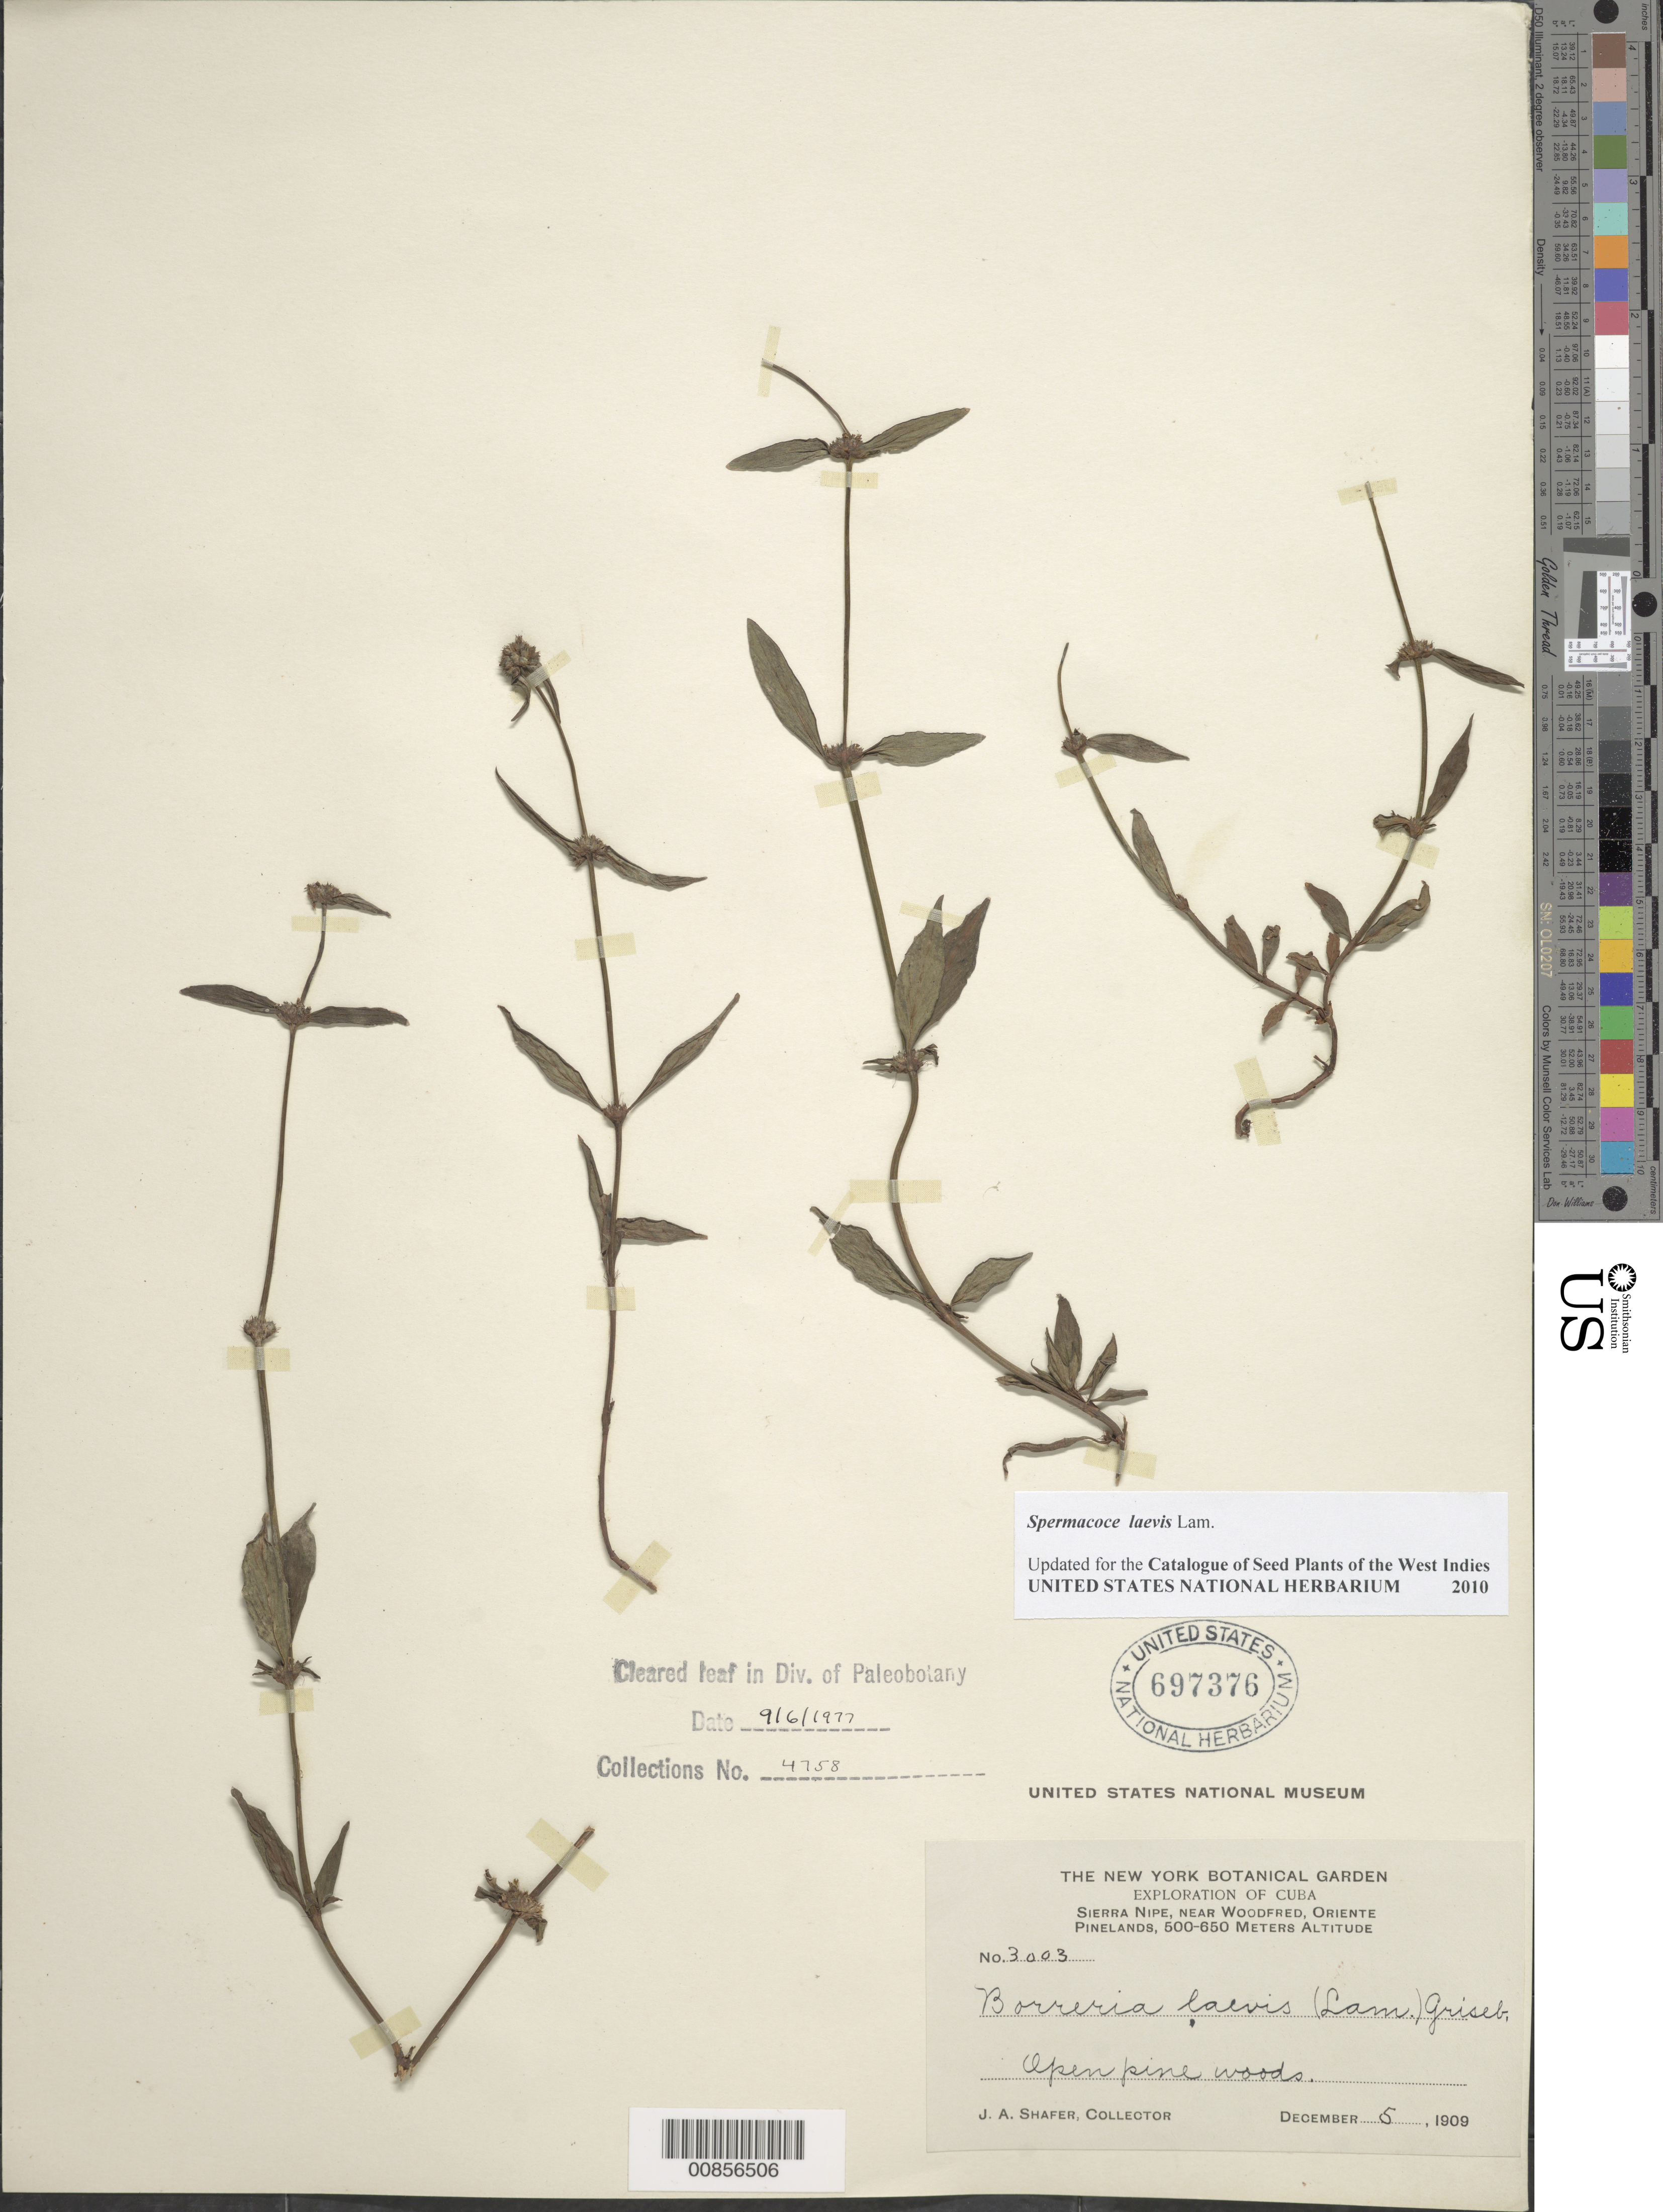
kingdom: Plantae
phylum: Tracheophyta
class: Magnoliopsida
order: Gentianales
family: Rubiaceae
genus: Spermacoce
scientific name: Spermacoce laevis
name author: Lam.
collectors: J. A. Shafer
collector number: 3003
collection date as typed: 05 Dec 1909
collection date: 1909-12-05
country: Cuba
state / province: Oriente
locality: Sierra Nipe, near Woodfred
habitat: Pinelands (open pine woods)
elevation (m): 500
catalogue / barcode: US 697376